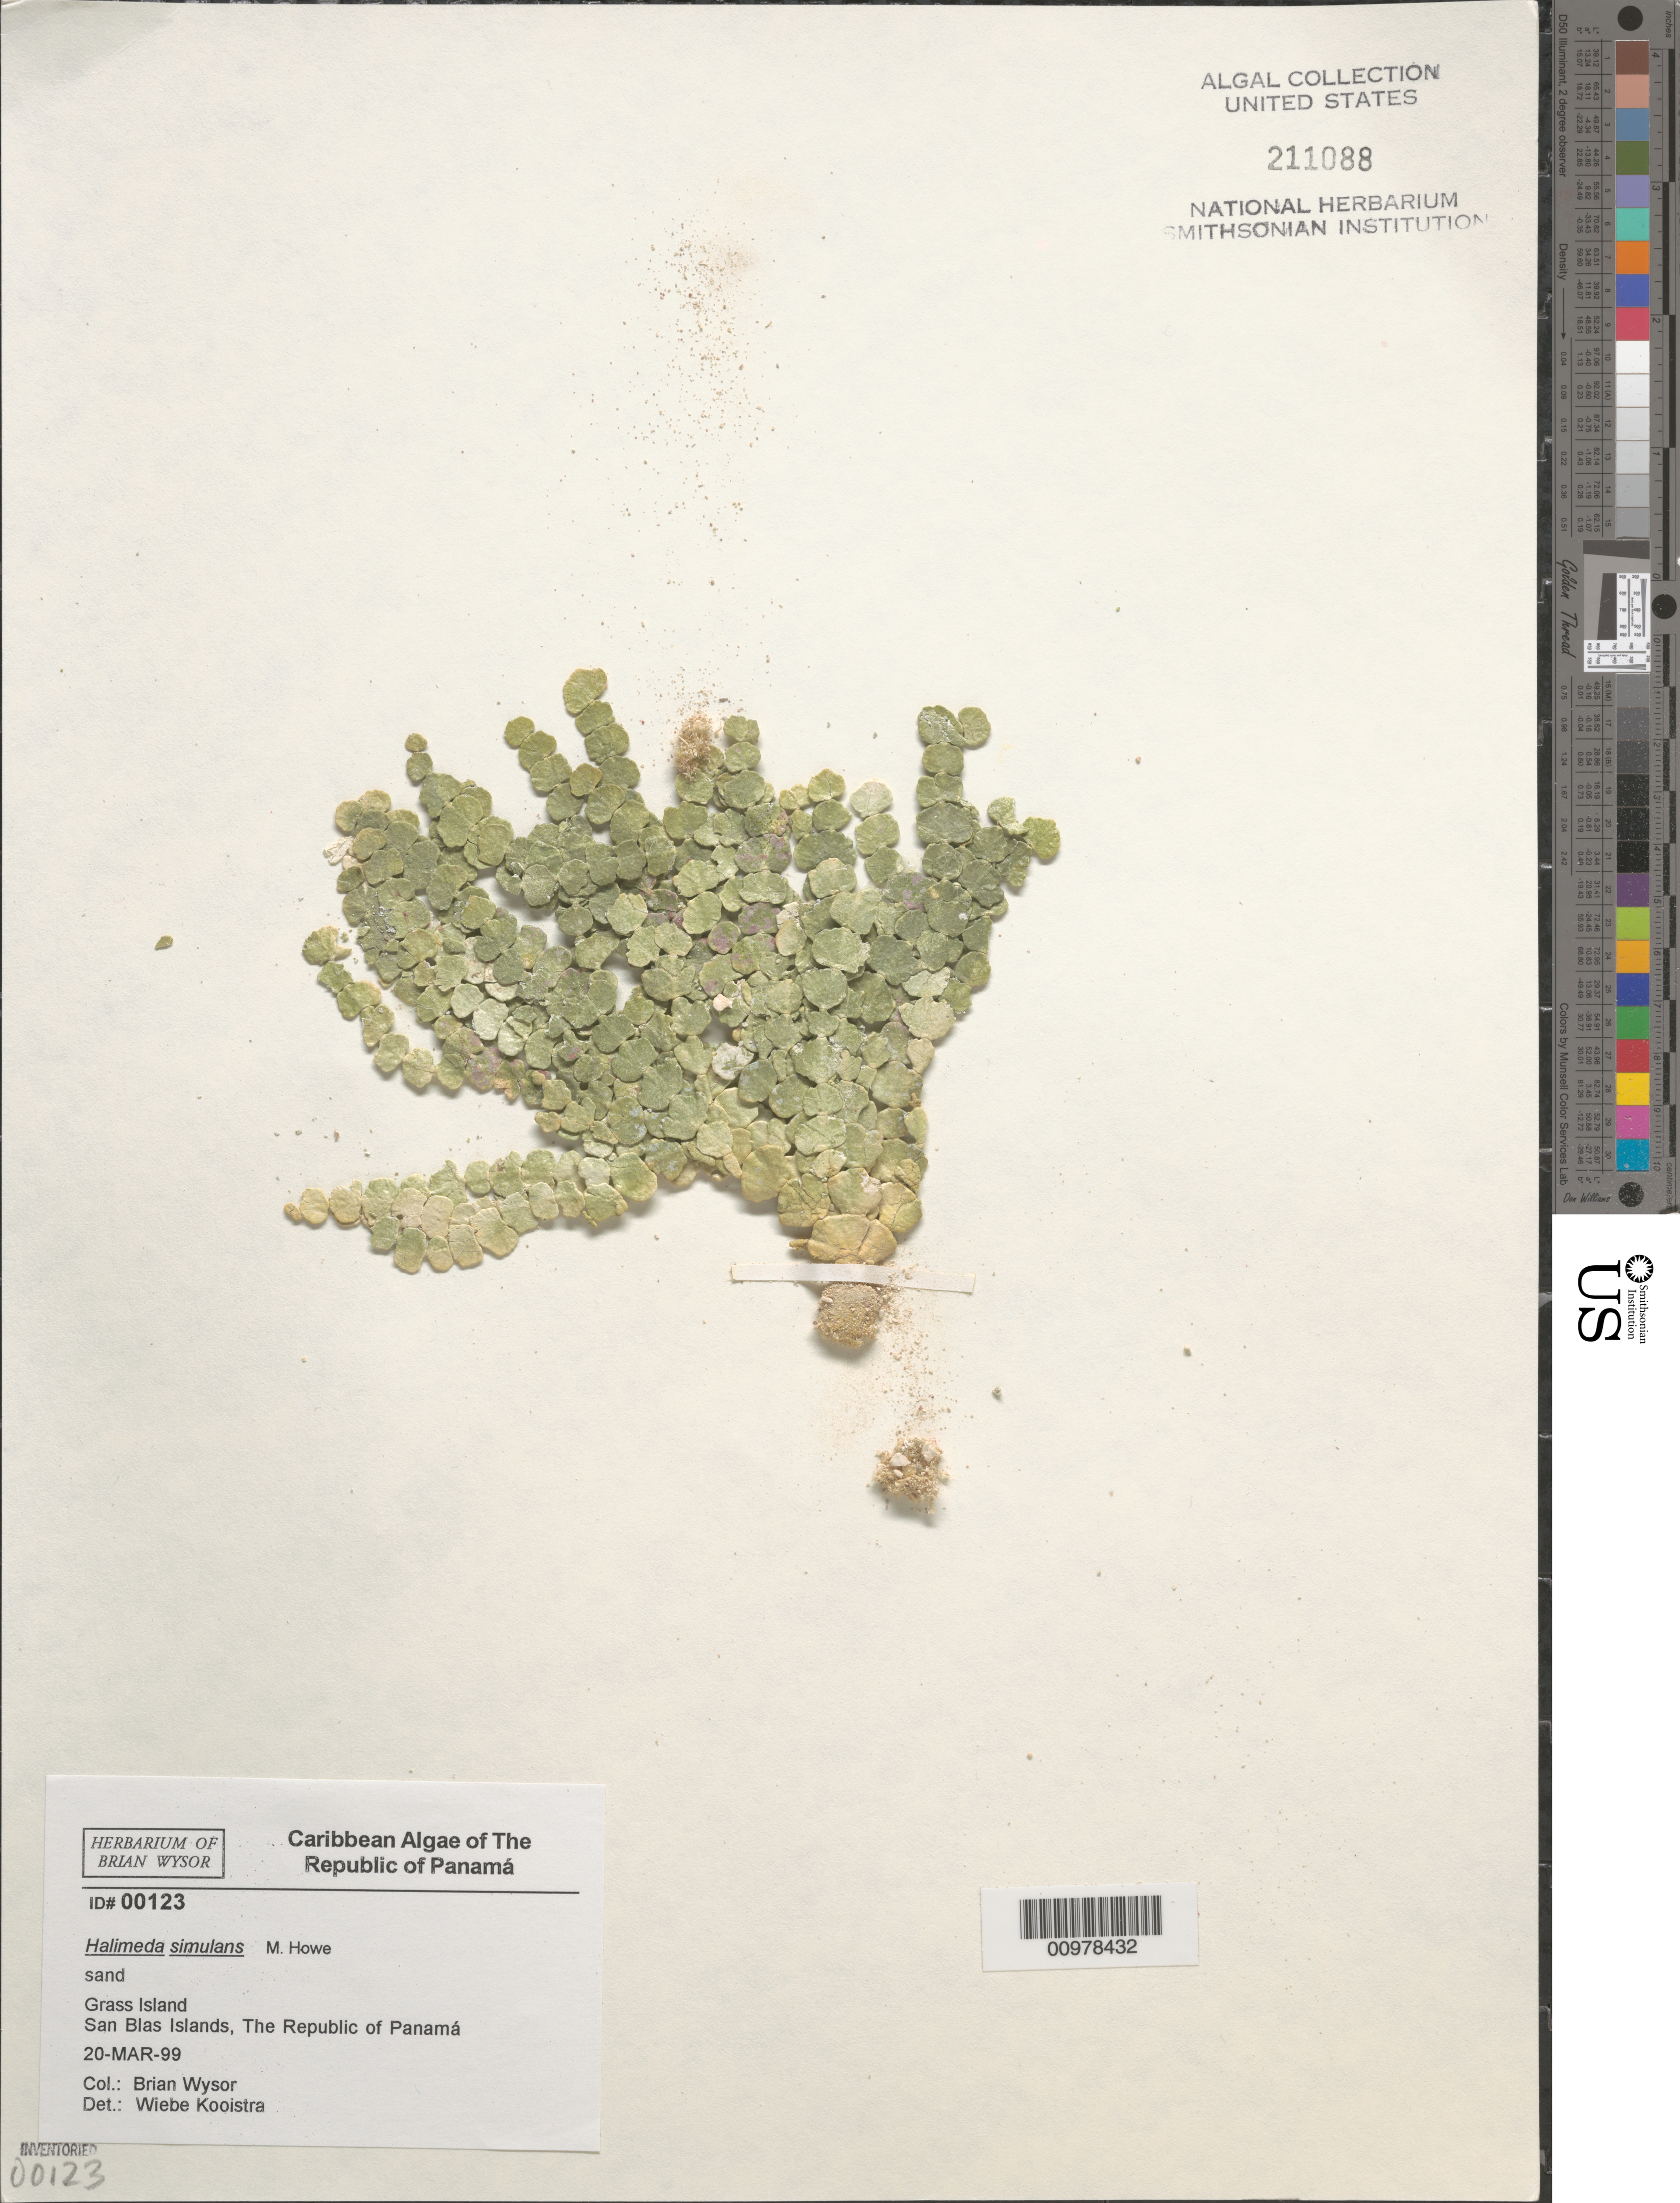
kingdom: Plantae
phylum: Chlorophyta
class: Ulvophyceae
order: Bryopsidales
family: Halimedaceae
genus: Halimeda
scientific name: Halimeda simulans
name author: M. Howe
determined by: Kooistra, Wiebe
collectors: B. Wysor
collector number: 00123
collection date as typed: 20 Mar 1999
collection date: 1999-03-20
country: Panama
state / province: Kuna Yala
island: Grass Island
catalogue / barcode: US 211088